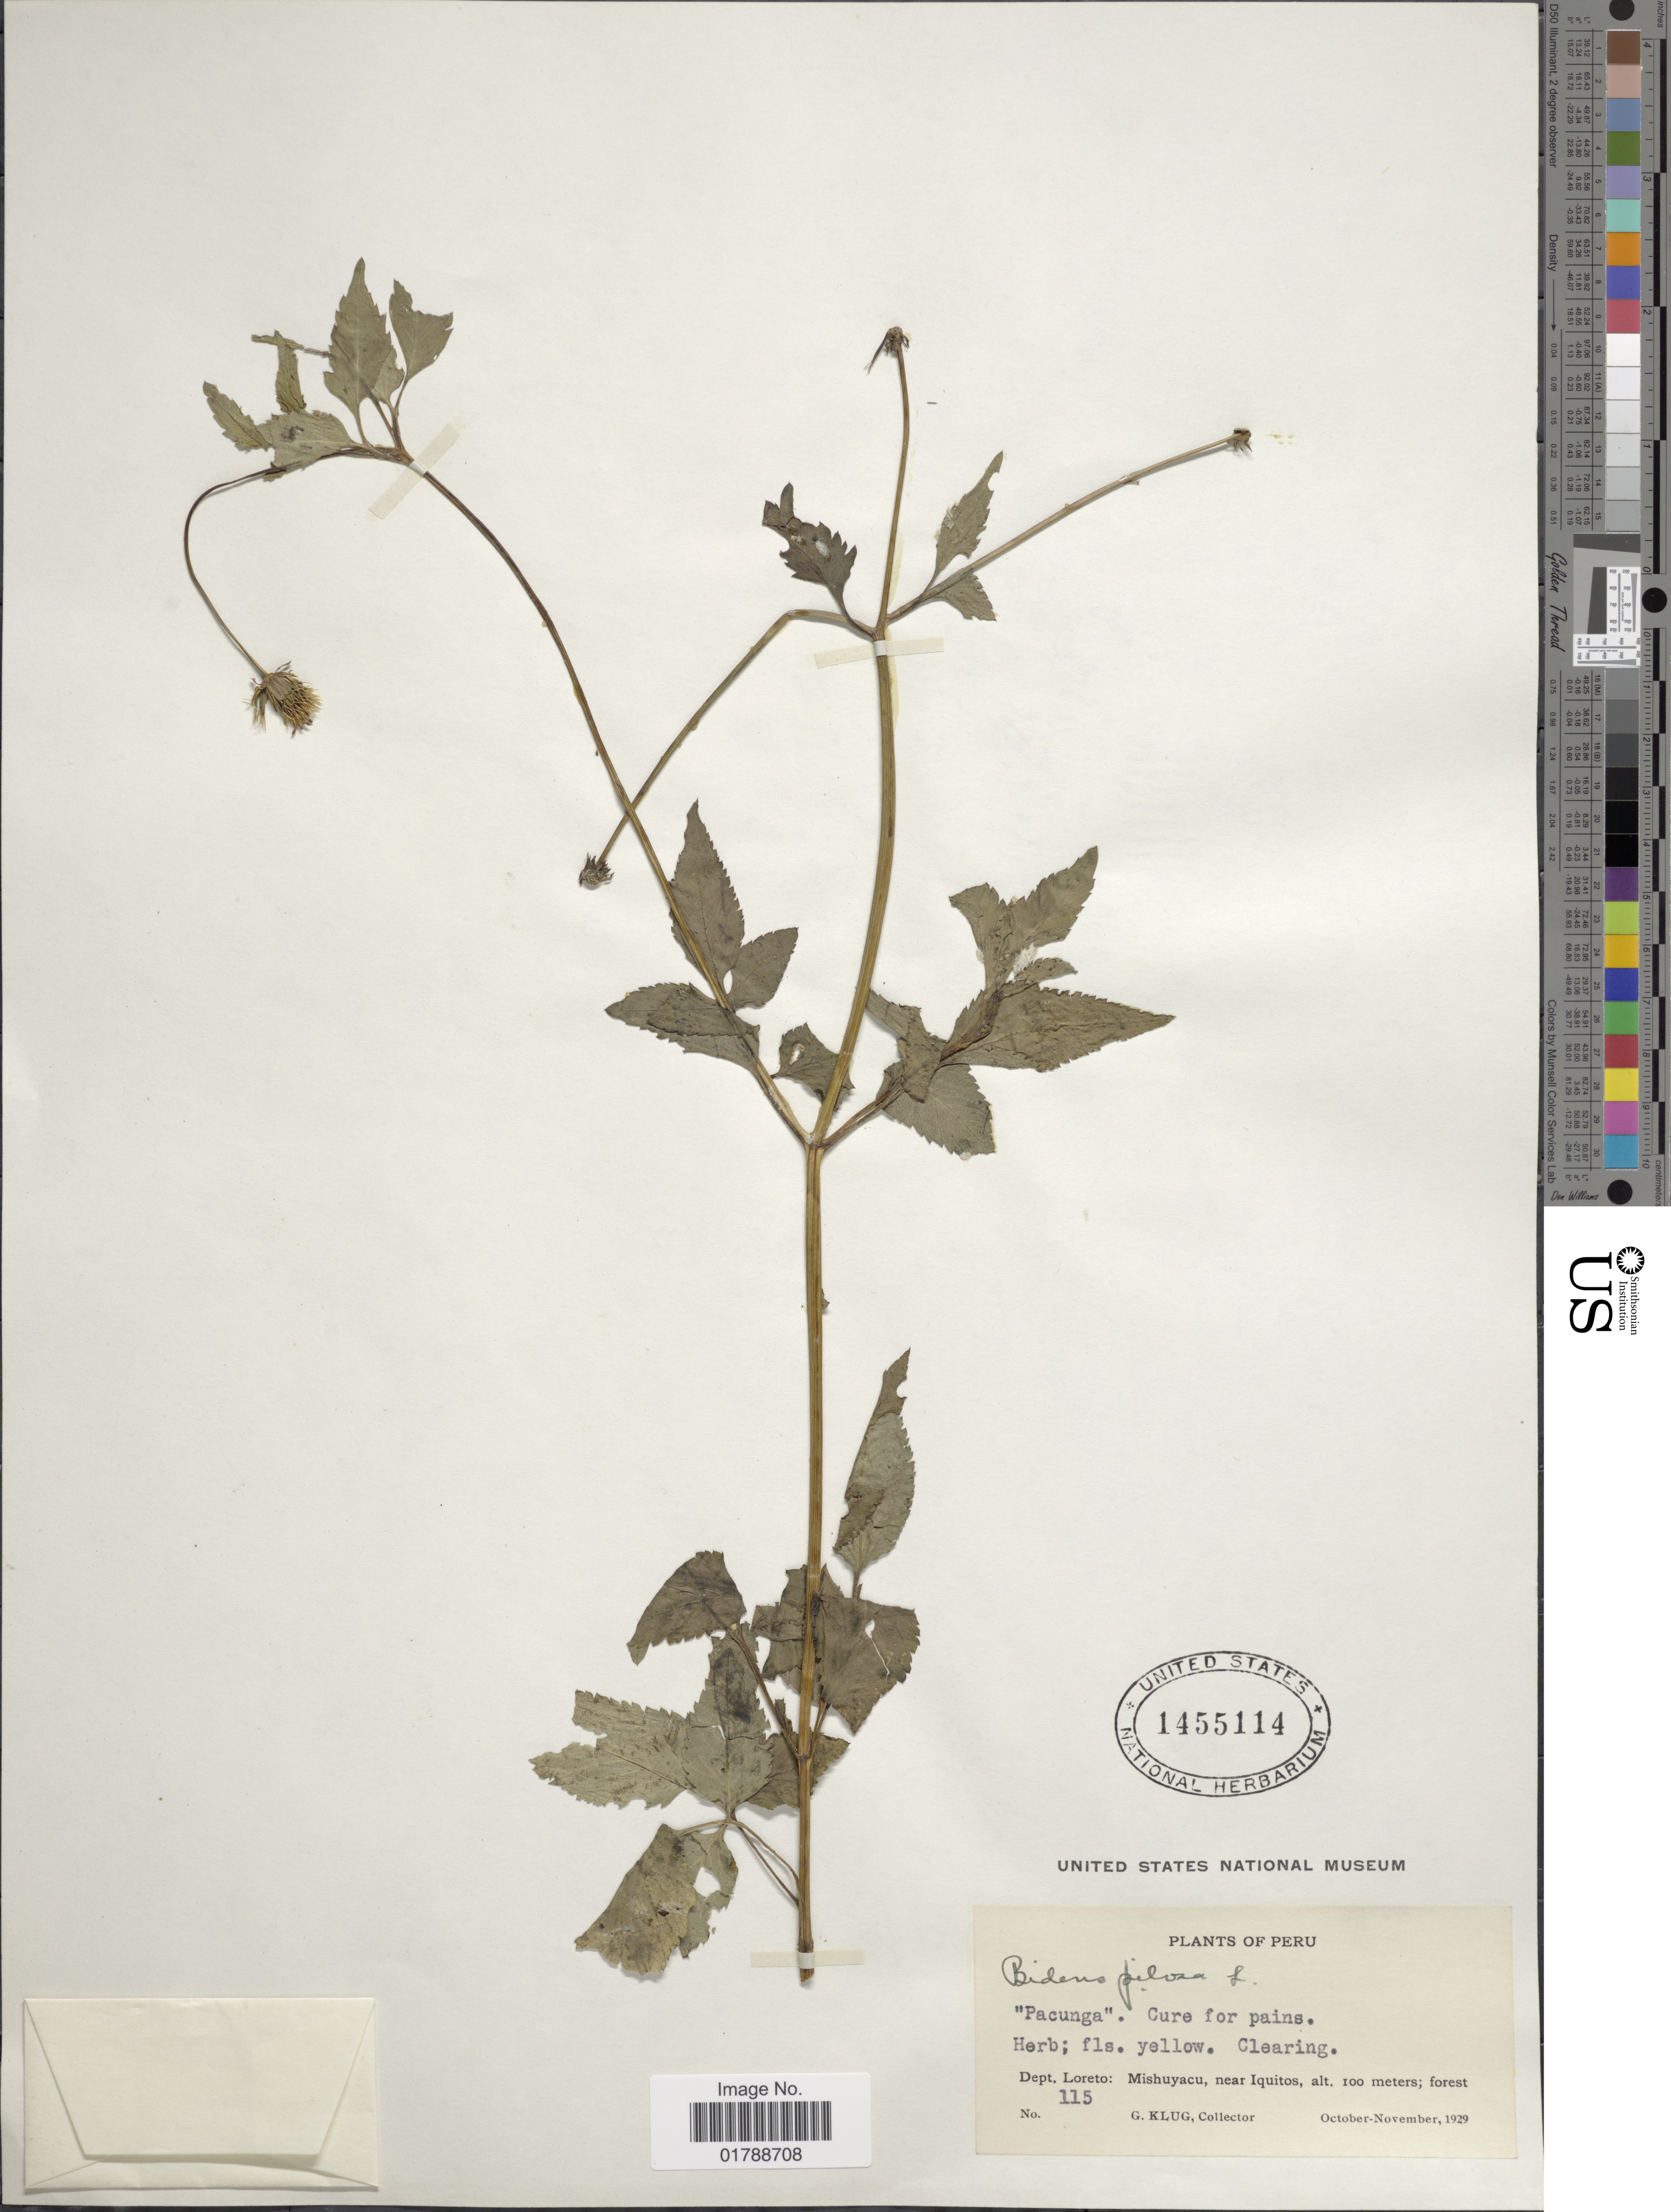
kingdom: Plantae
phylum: Tracheophyta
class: Magnoliopsida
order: Asterales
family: Asteraceae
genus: Bidens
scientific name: Bidens pilosa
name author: L.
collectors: G. Klug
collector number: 115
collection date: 1929-10/1929-11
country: Peru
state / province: Loreto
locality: Mishuyacu, near Iquitos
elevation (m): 100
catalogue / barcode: US 1455114